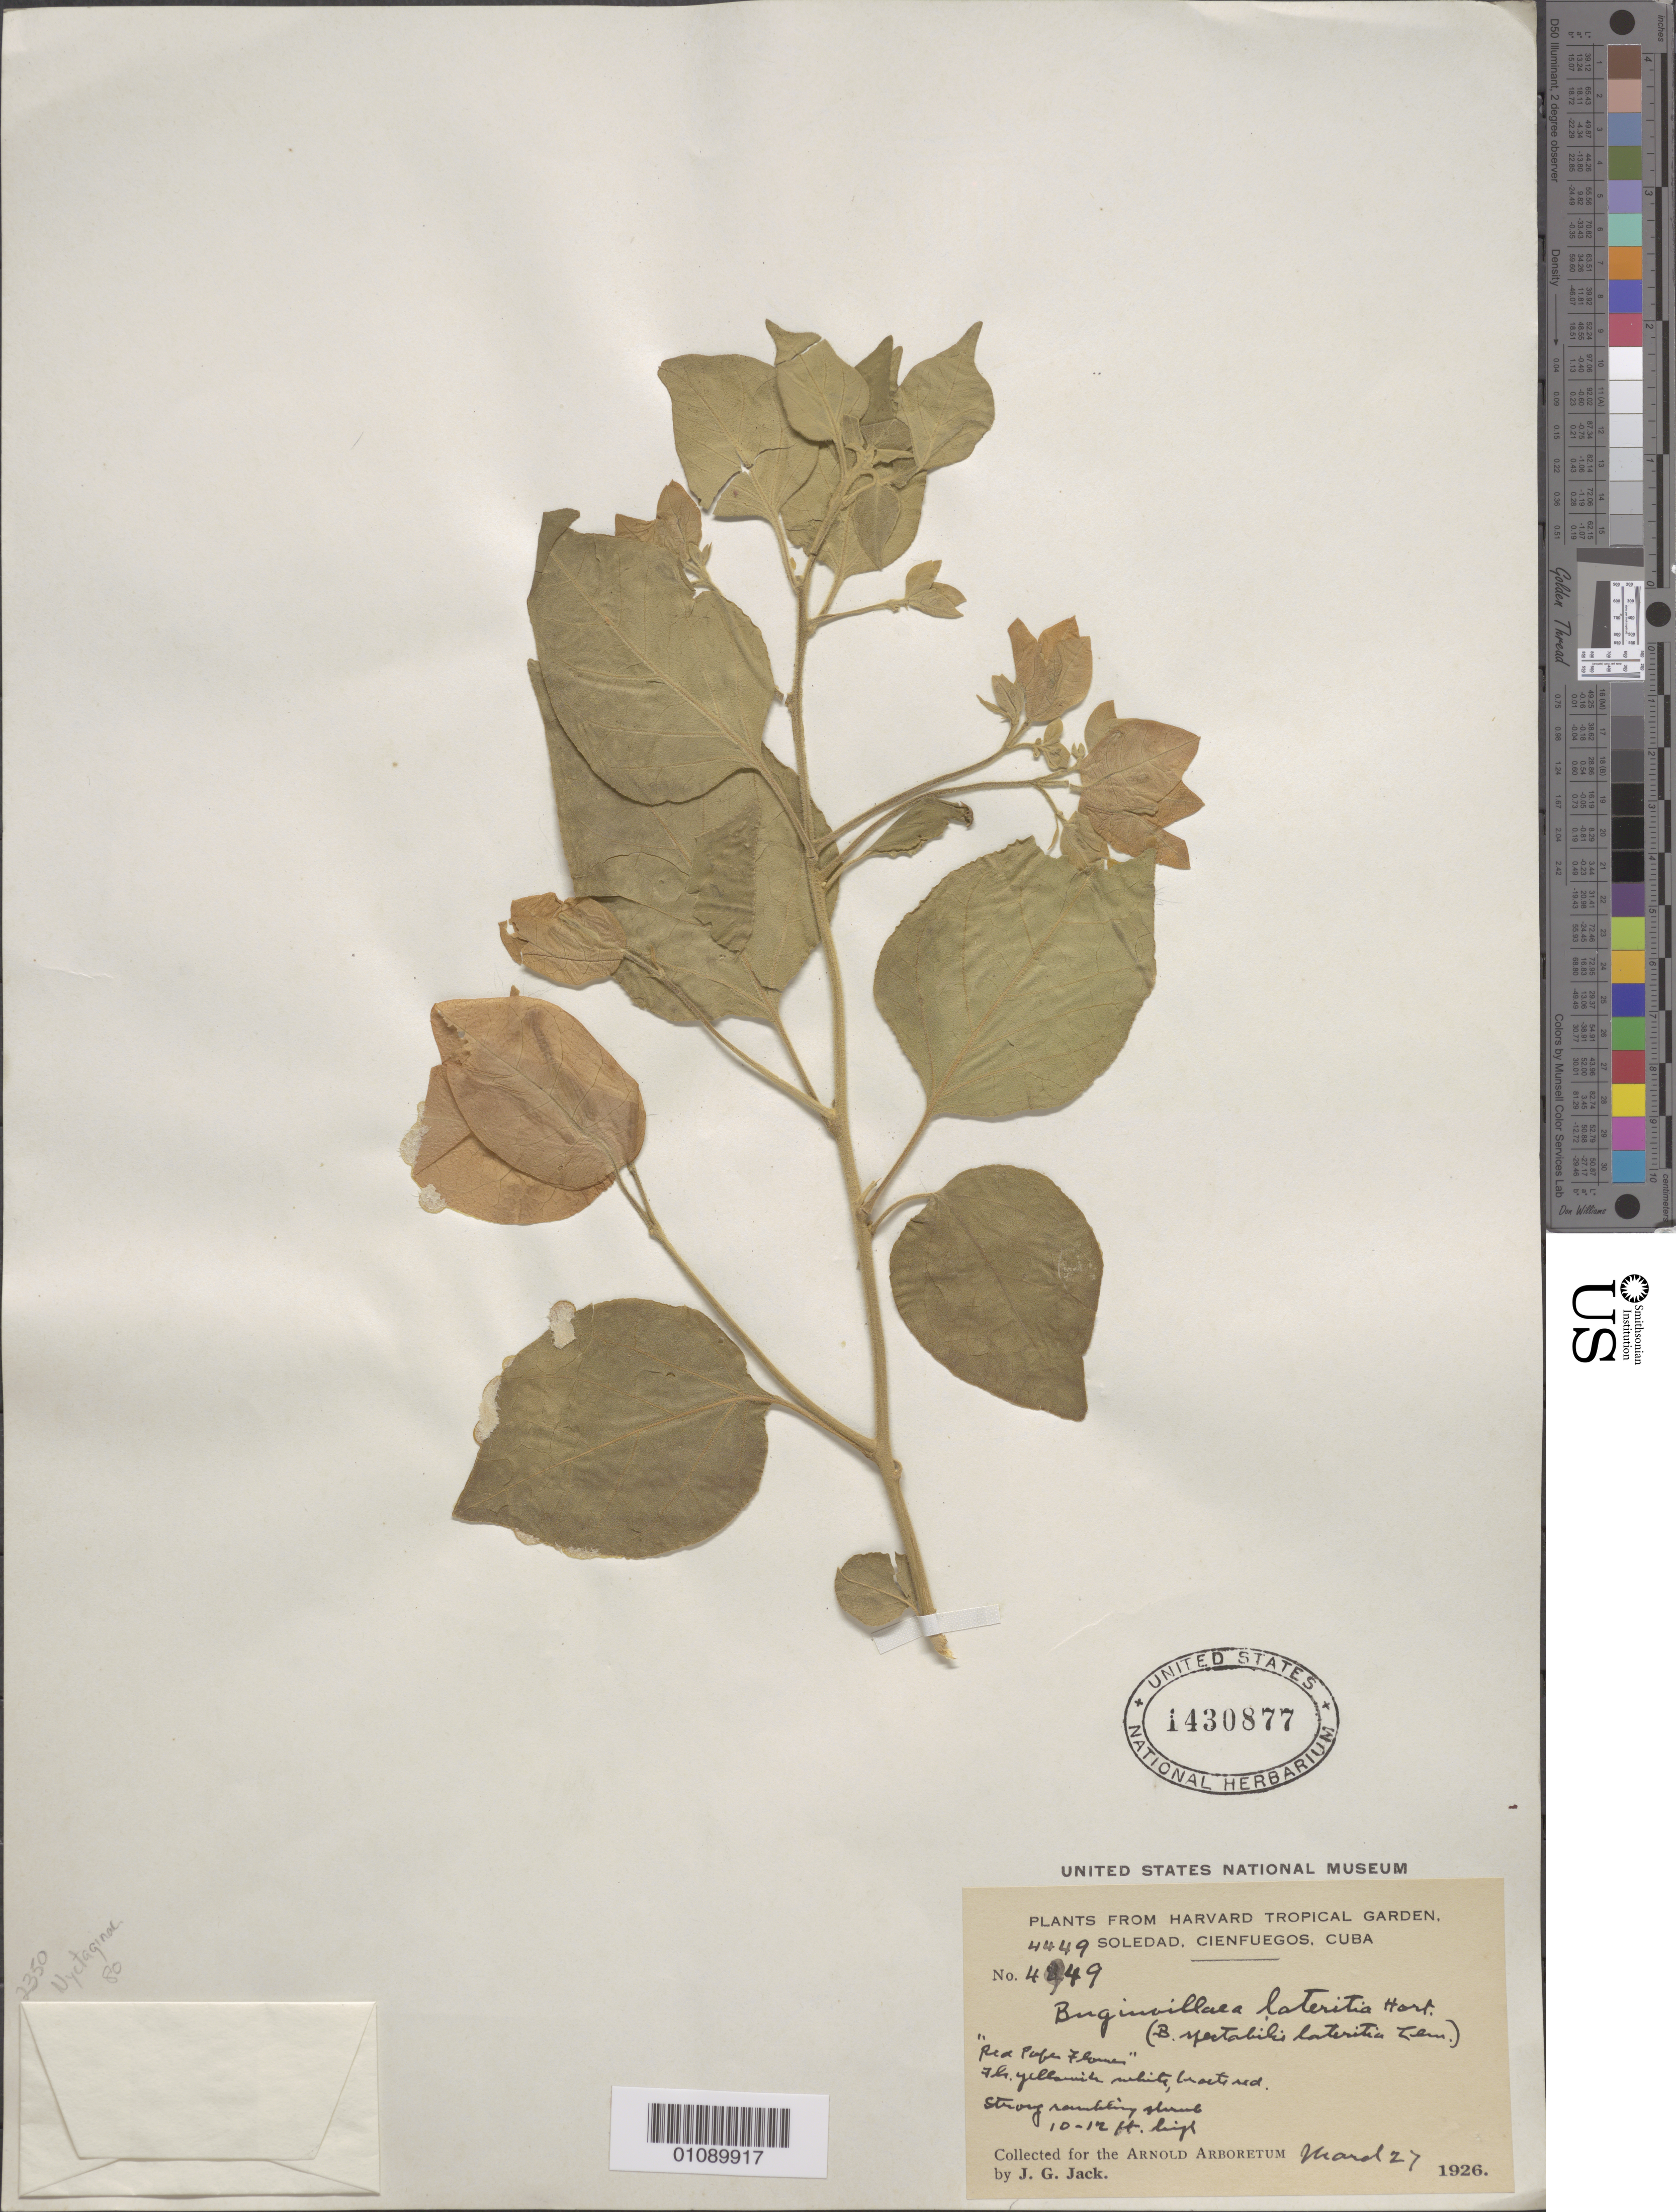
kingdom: Plantae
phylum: Tracheophyta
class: Magnoliopsida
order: Caryophyllales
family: Nyctaginaceae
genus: Bougainvillea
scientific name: Bougainvillea glabra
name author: Choisy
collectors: J. G. Jack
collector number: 4449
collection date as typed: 27 Mar 1926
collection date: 1926-03-27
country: Cuba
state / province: Cienfuegos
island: Cuba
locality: Cienfuegos, Soledad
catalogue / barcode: US 1430877